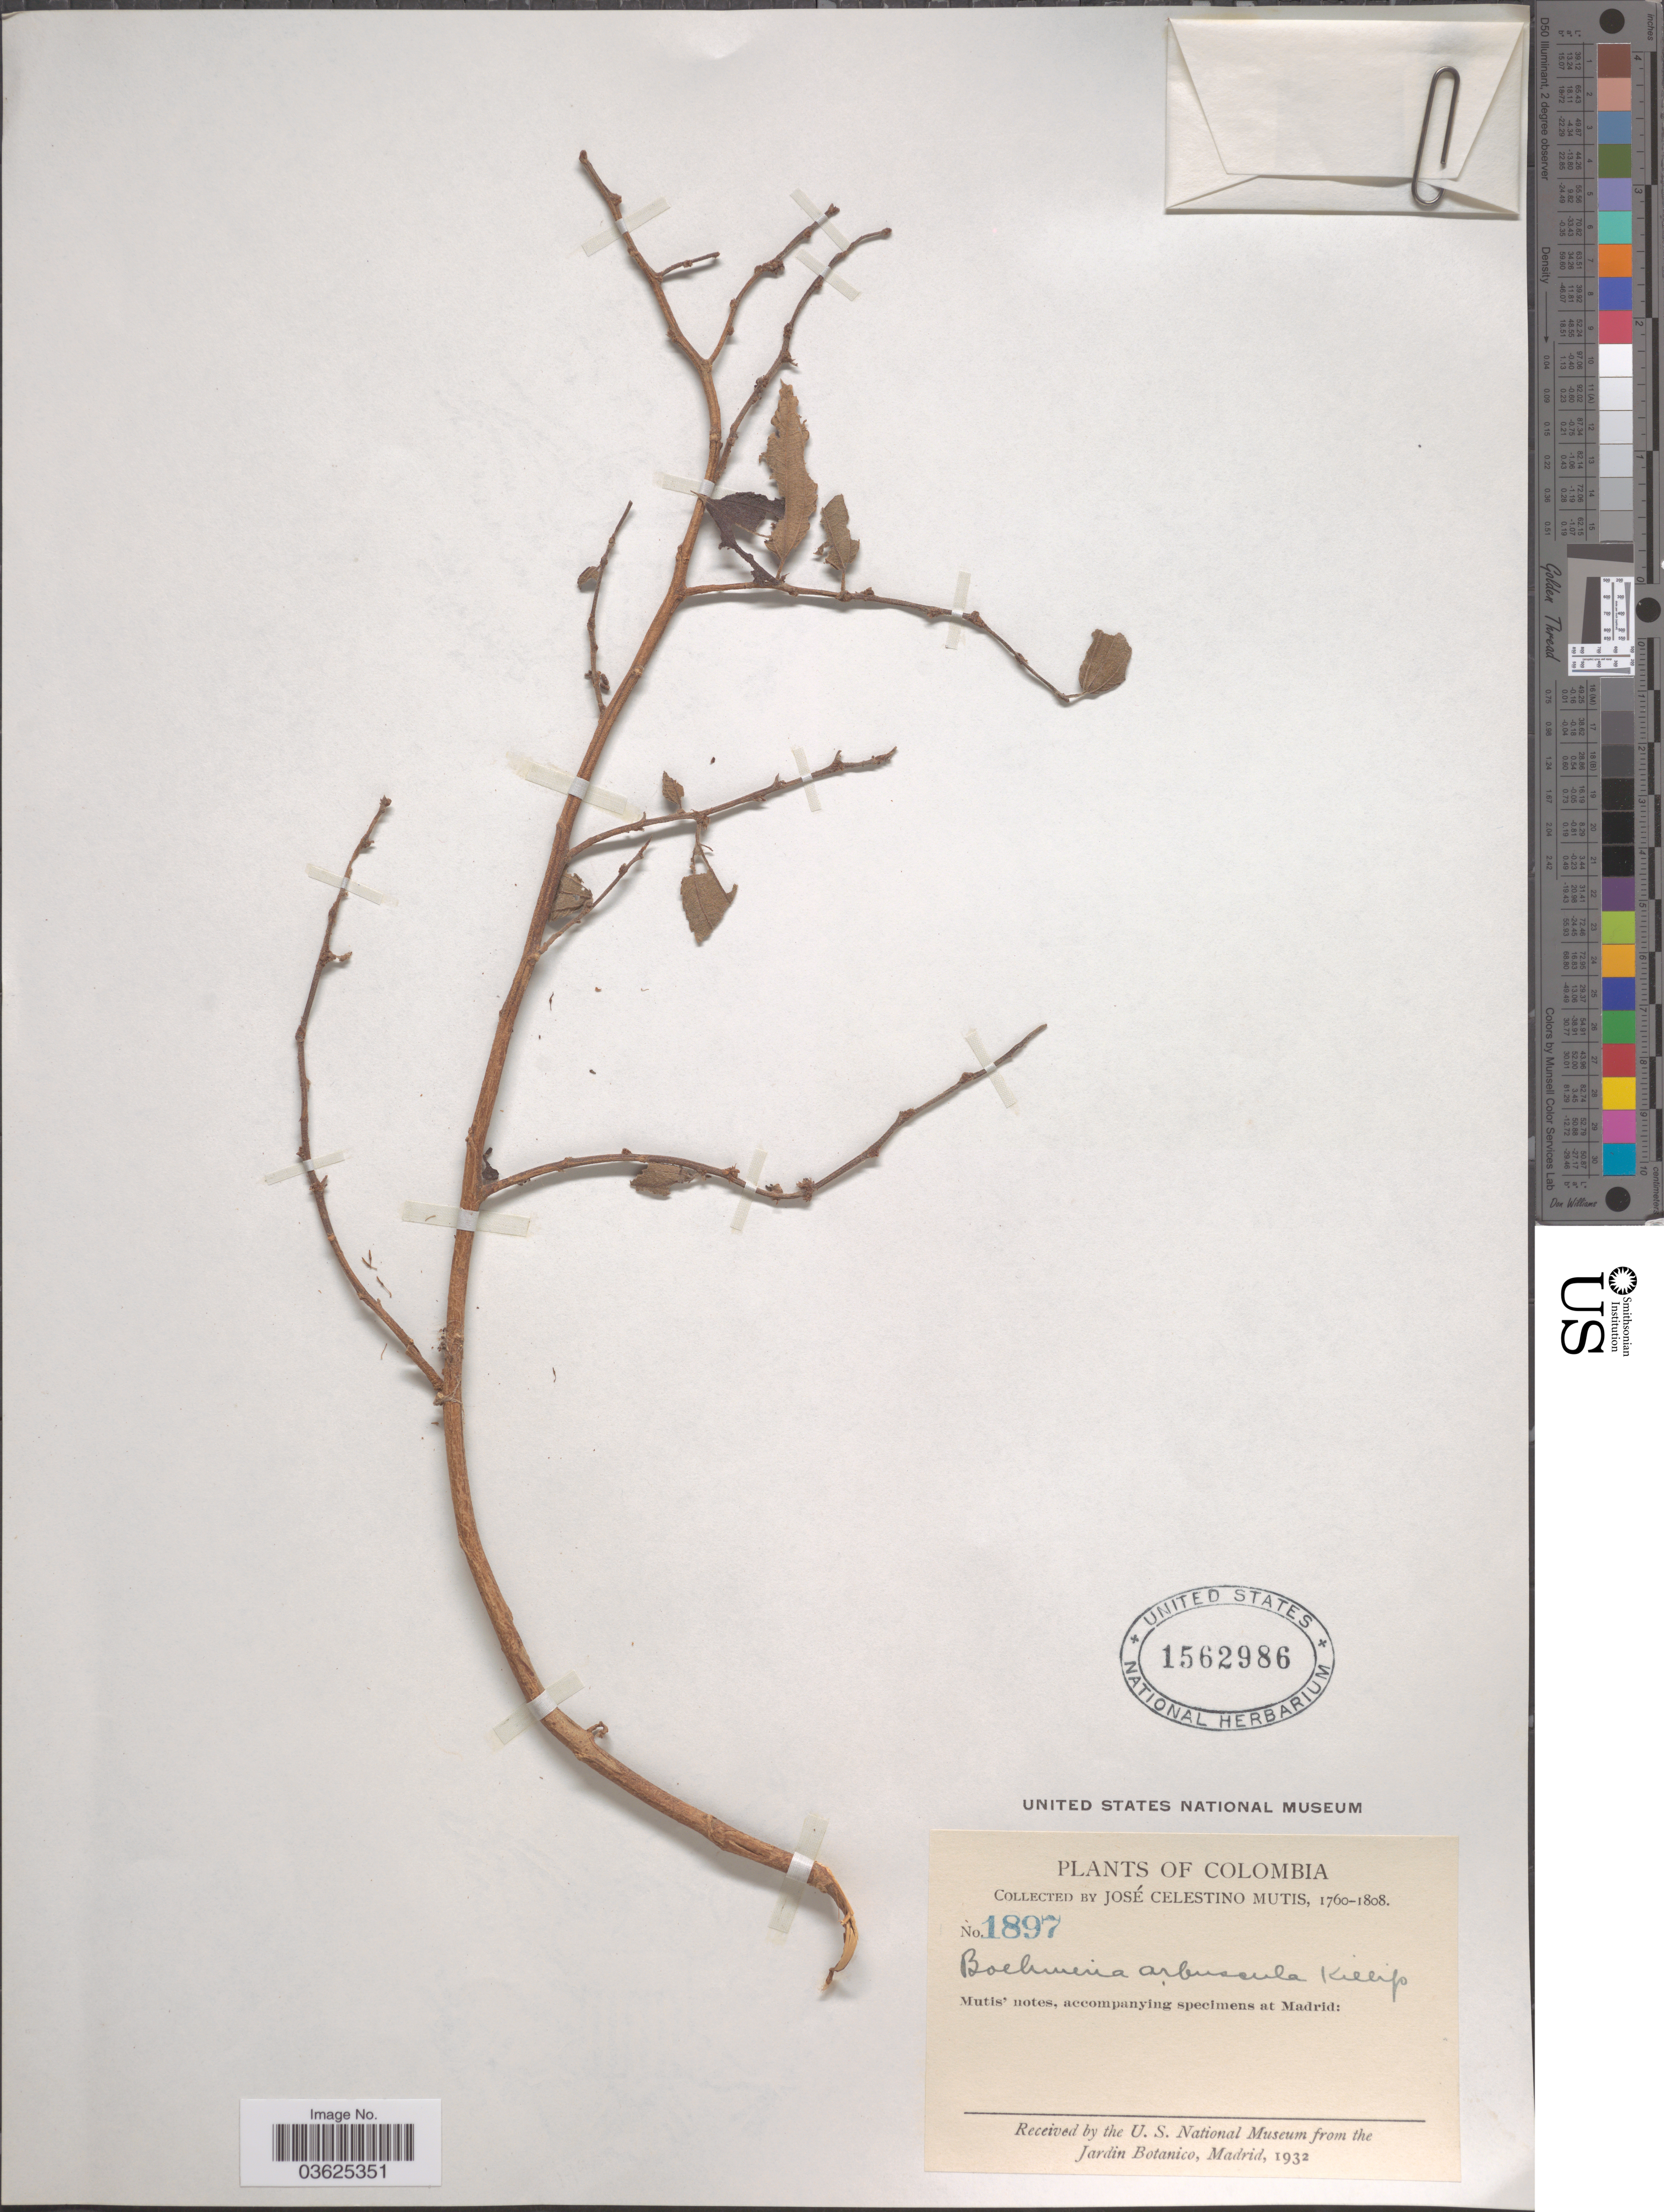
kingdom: Plantae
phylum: Tracheophyta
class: Magnoliopsida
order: Rosales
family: Urticaceae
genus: Boehmeria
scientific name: Boehmeria celtidifolia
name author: Kunth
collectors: J. C. B. Mutis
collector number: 1897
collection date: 1760/1808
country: Colombia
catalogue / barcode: US 1562986